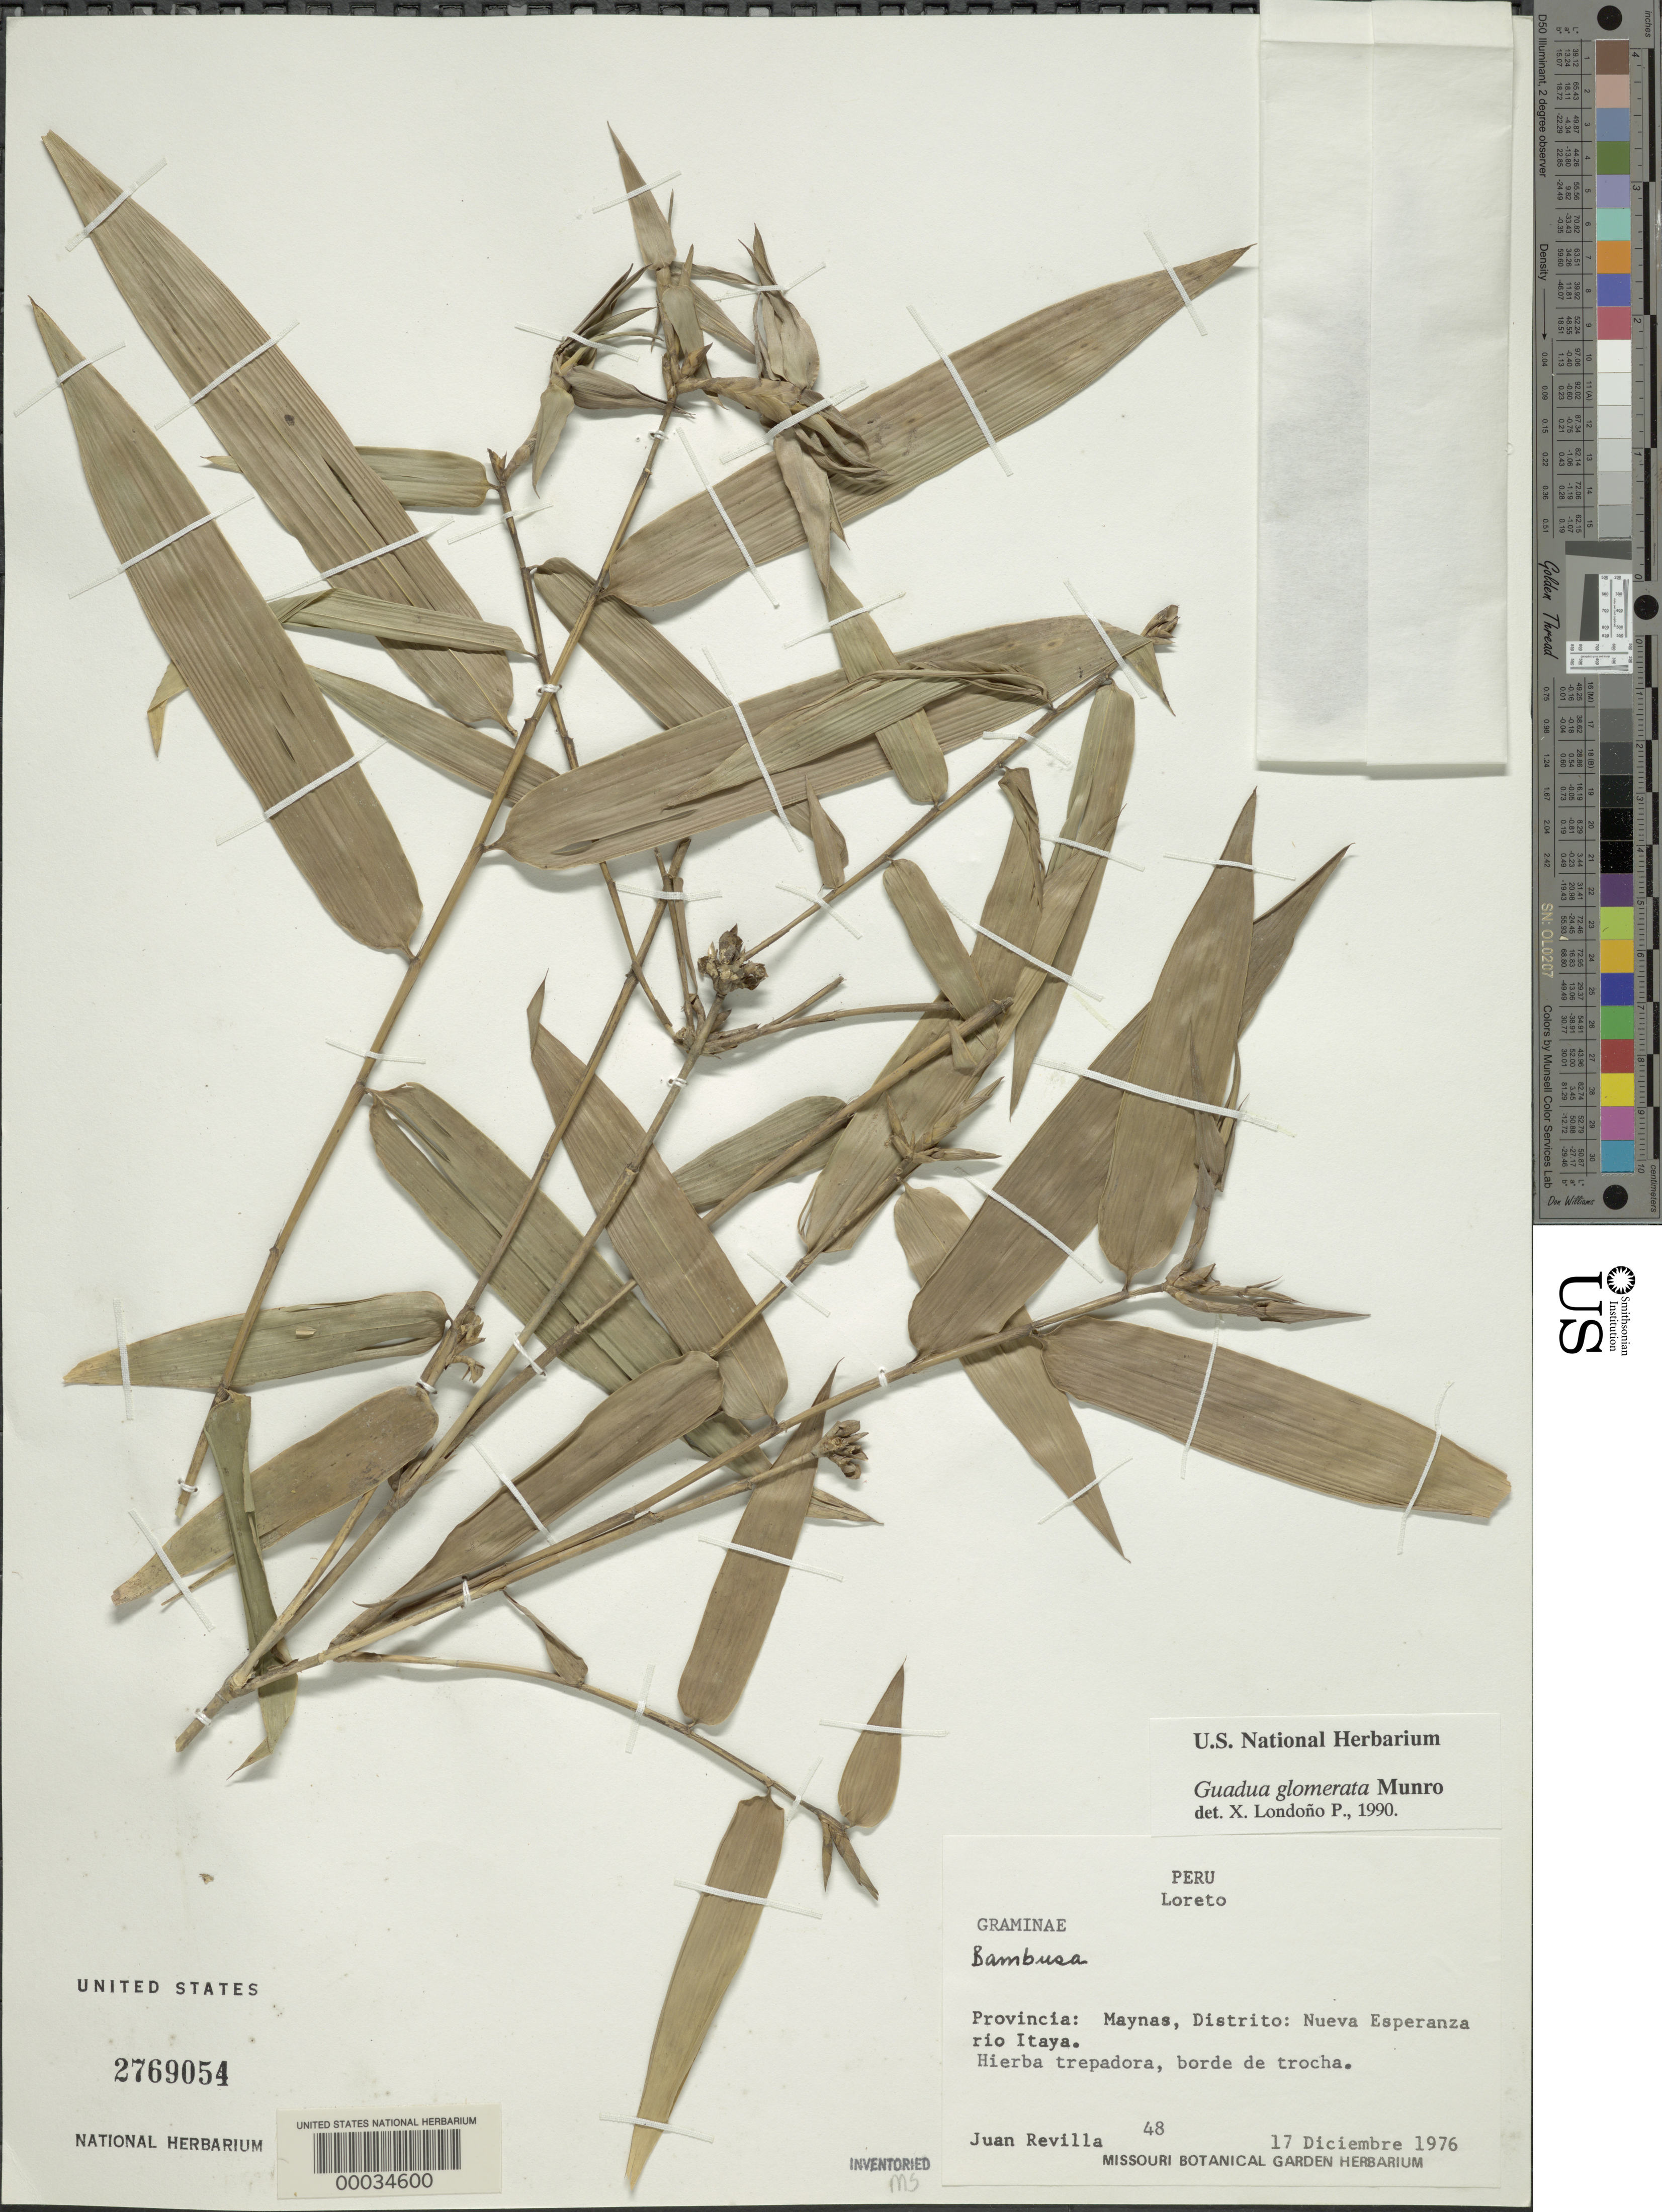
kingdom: Plantae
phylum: Tracheophyta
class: Liliopsida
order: Poales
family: Poaceae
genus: Guadua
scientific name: Guadua glomerata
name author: Munro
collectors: J. Revilla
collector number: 48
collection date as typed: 17 Dec 1976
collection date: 1976-12-17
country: Peru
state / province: Loreto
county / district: Maynas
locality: Nueva esperanza dist.; rio itaya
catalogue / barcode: US 2769054